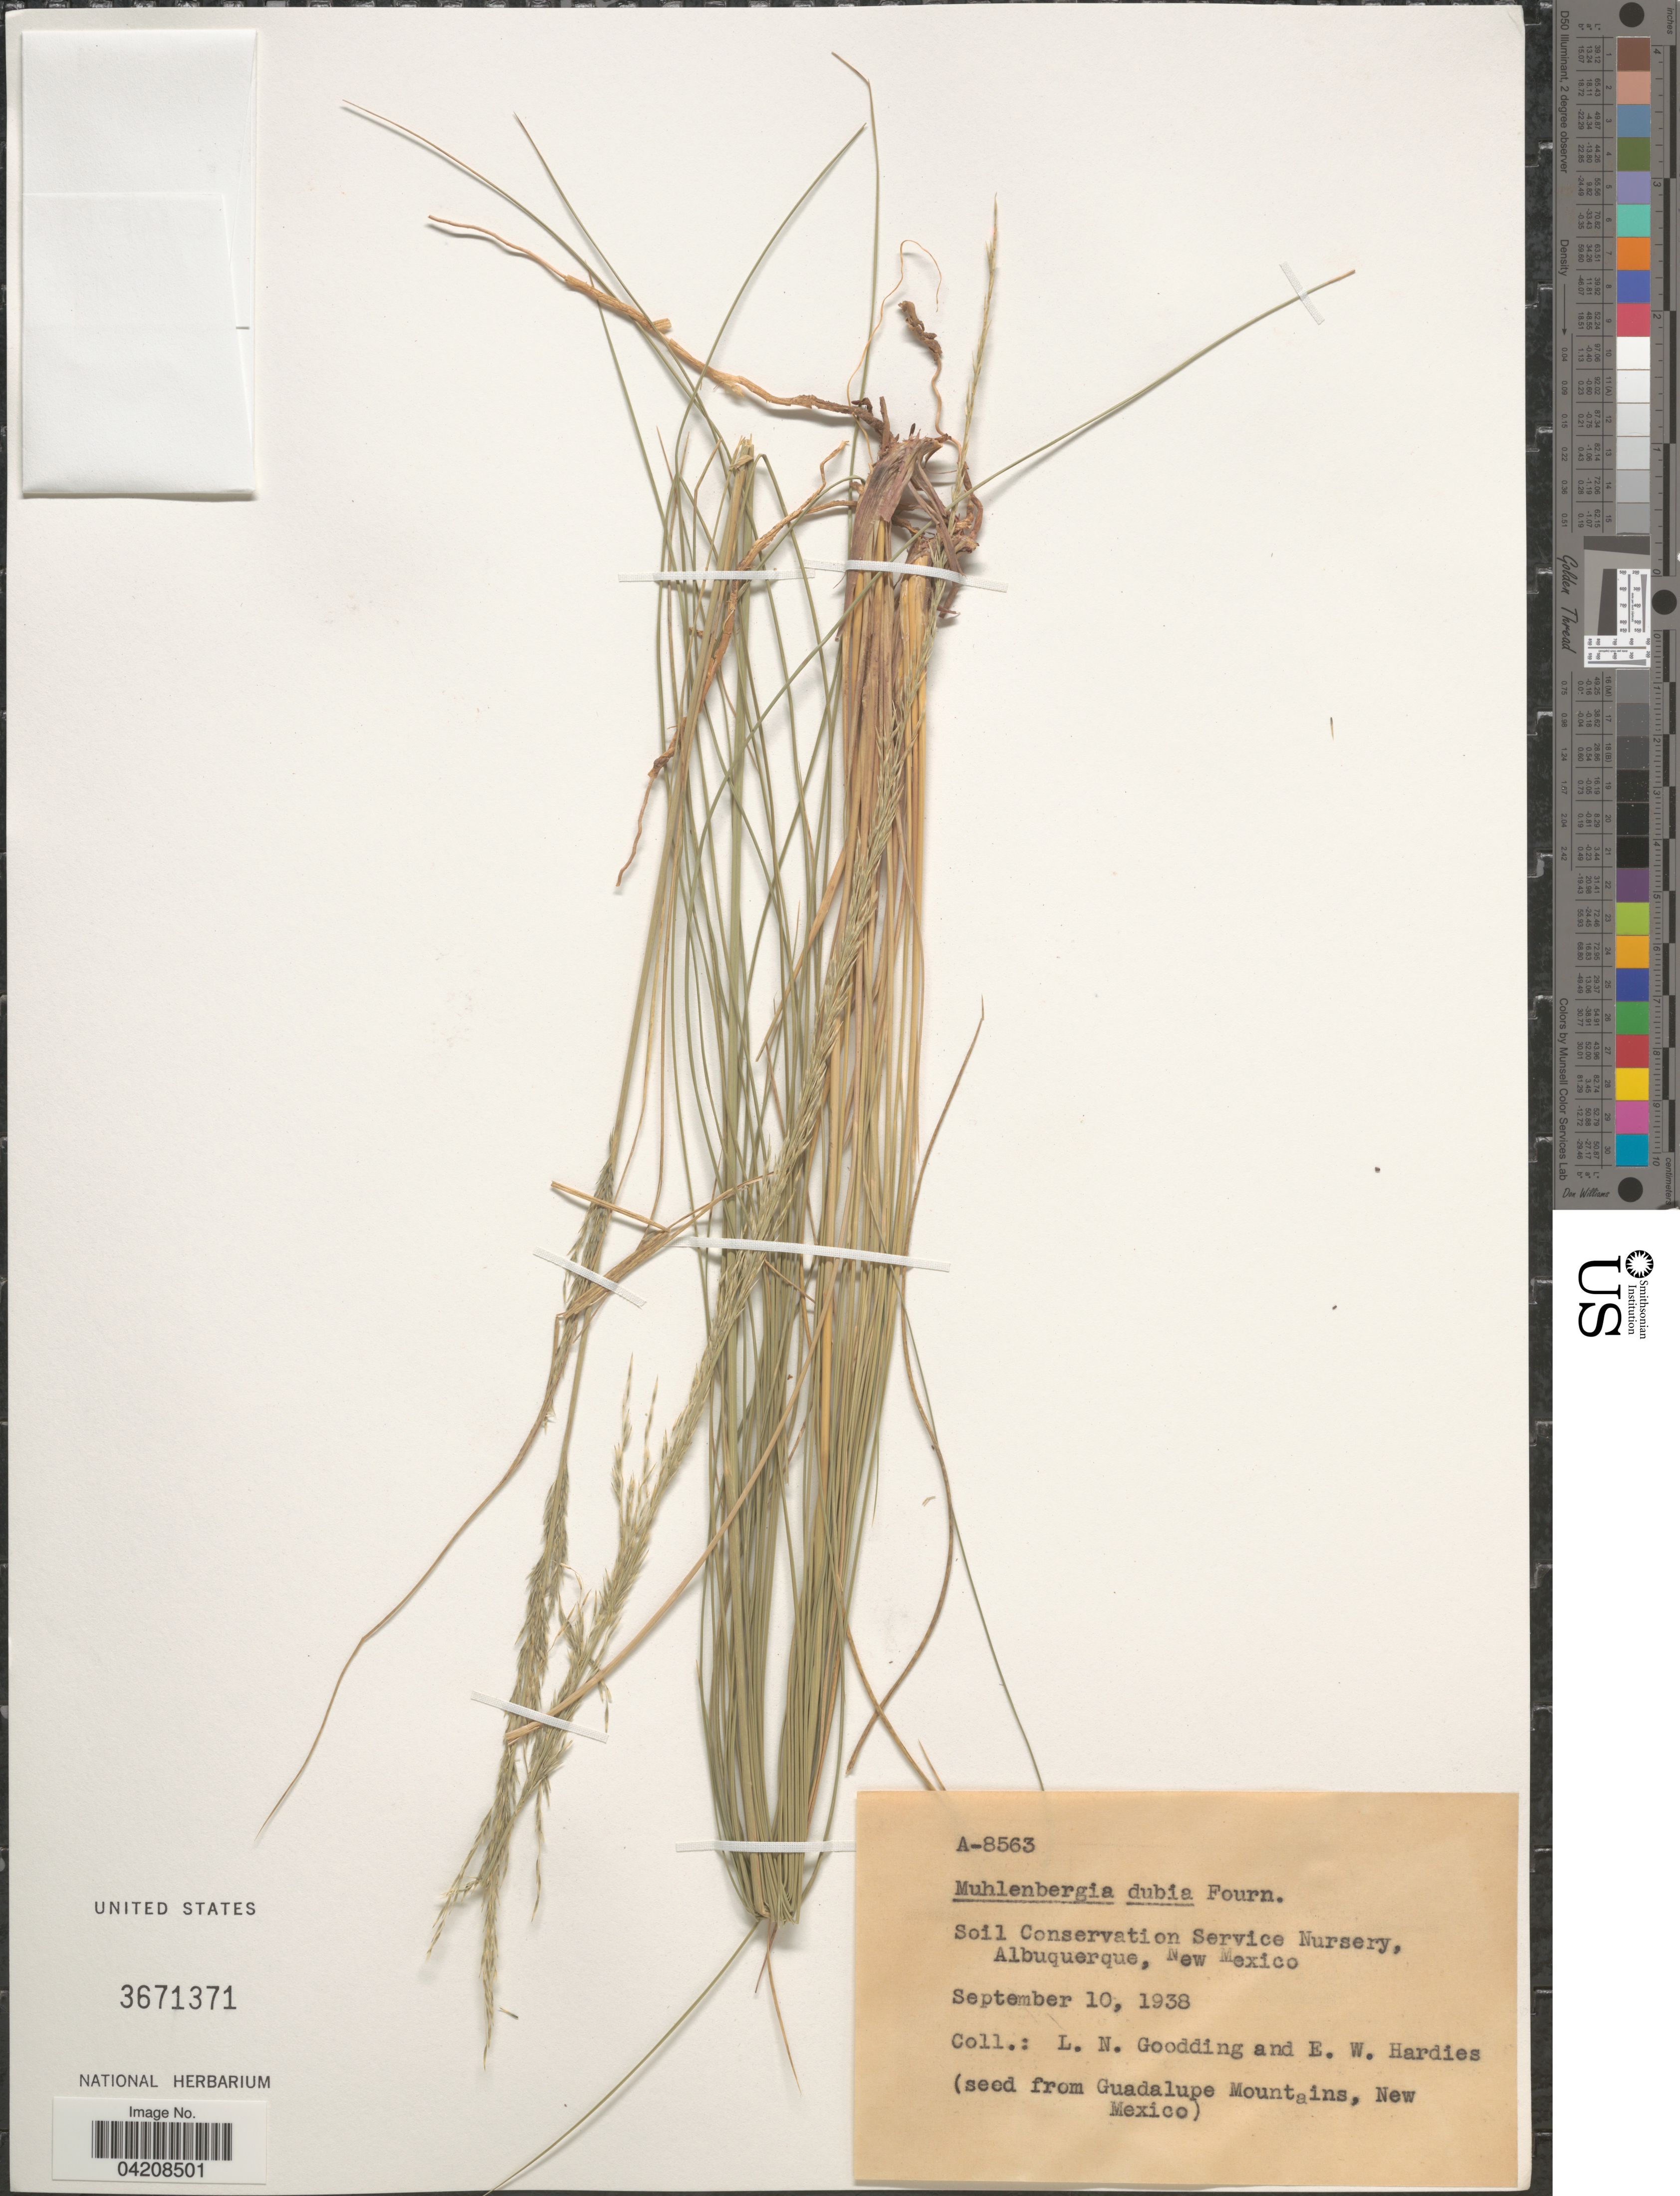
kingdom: Plantae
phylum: Tracheophyta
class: Liliopsida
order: Poales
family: Poaceae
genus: Muhlenbergia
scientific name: Muhlenbergia dubia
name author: E. Fourn.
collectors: L. N. Goodding & E. Hardies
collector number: A-8563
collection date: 1938-09-10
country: United States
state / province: New Mexico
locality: Soil Conservation on Service Nursery, Albuquerque.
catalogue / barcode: US 3671371